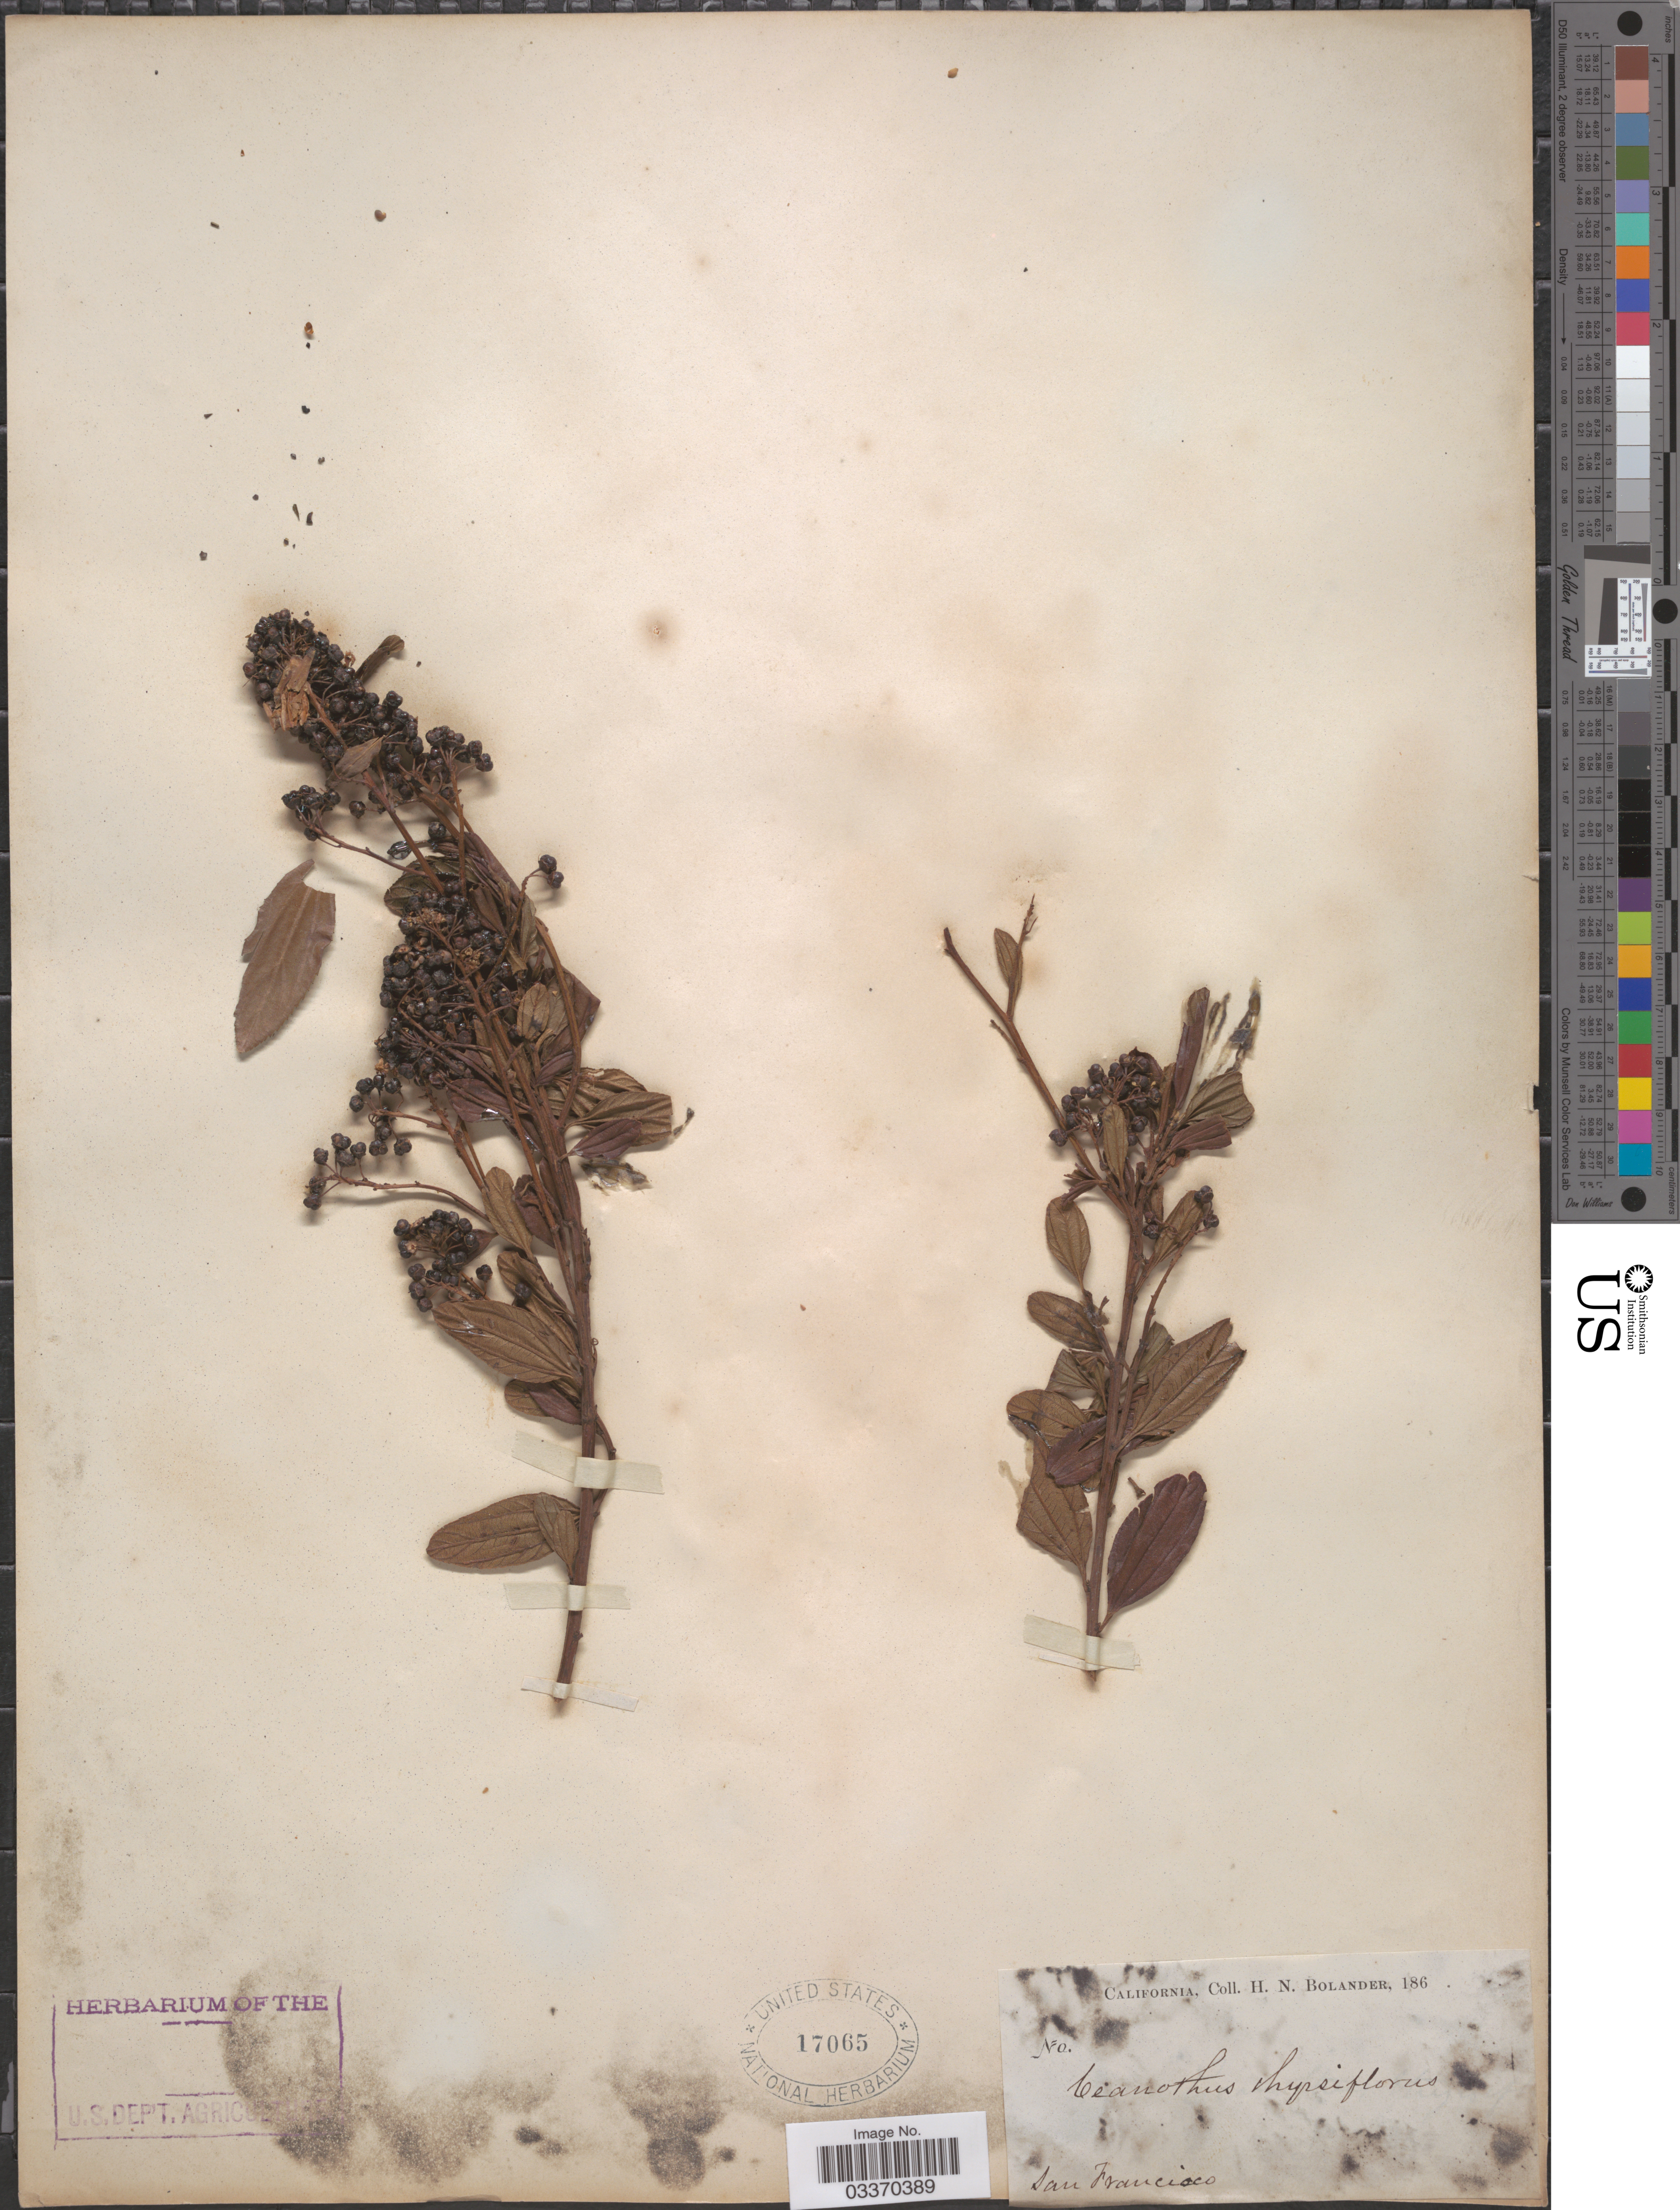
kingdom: Plantae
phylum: Tracheophyta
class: Magnoliopsida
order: Rosales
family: Rhamnaceae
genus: Ceanothus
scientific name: Ceanothus thyrsiflorus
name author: Eschsch.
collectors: H. Bolander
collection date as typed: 186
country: United States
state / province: California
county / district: San Francisco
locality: San Francisco.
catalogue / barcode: US 17065